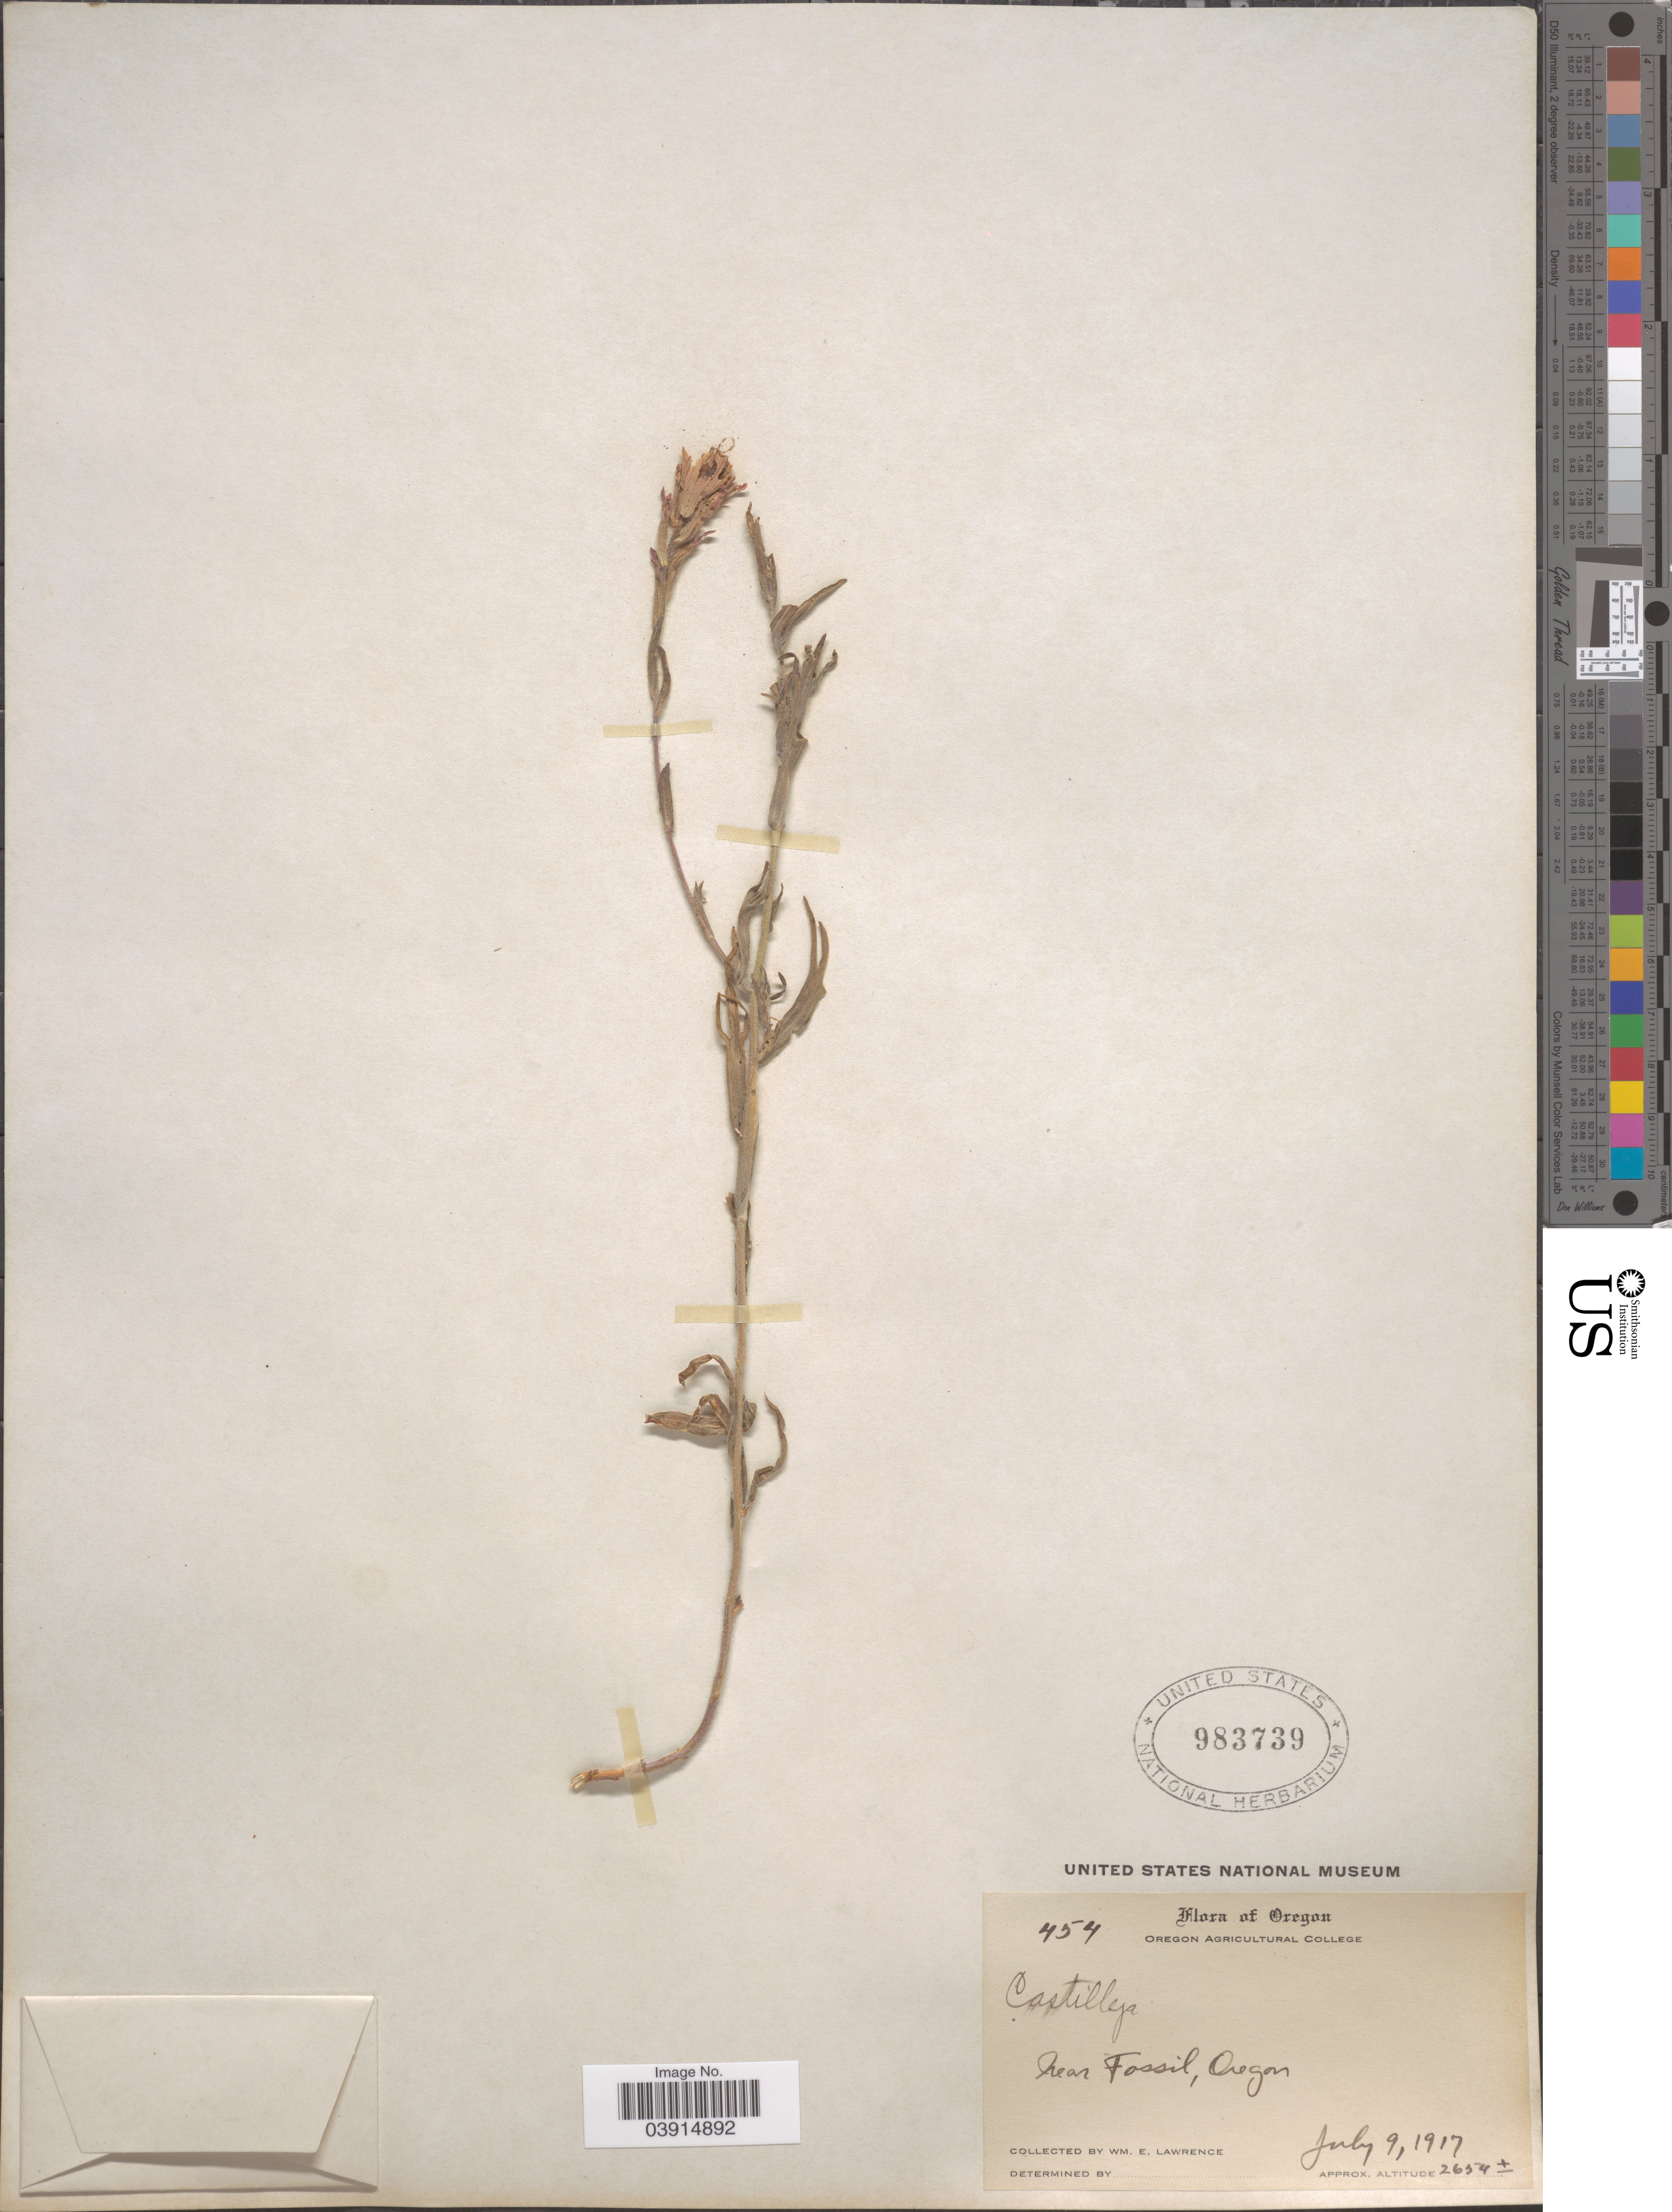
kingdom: Plantae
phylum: Tracheophyta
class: Magnoliopsida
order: Lamiales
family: Orobanchaceae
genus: Castilleja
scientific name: Castilleja sp.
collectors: W. Lawrence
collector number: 454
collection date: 1917-07-09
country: United States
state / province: Oregon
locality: Near Fossil.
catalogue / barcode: US 983739